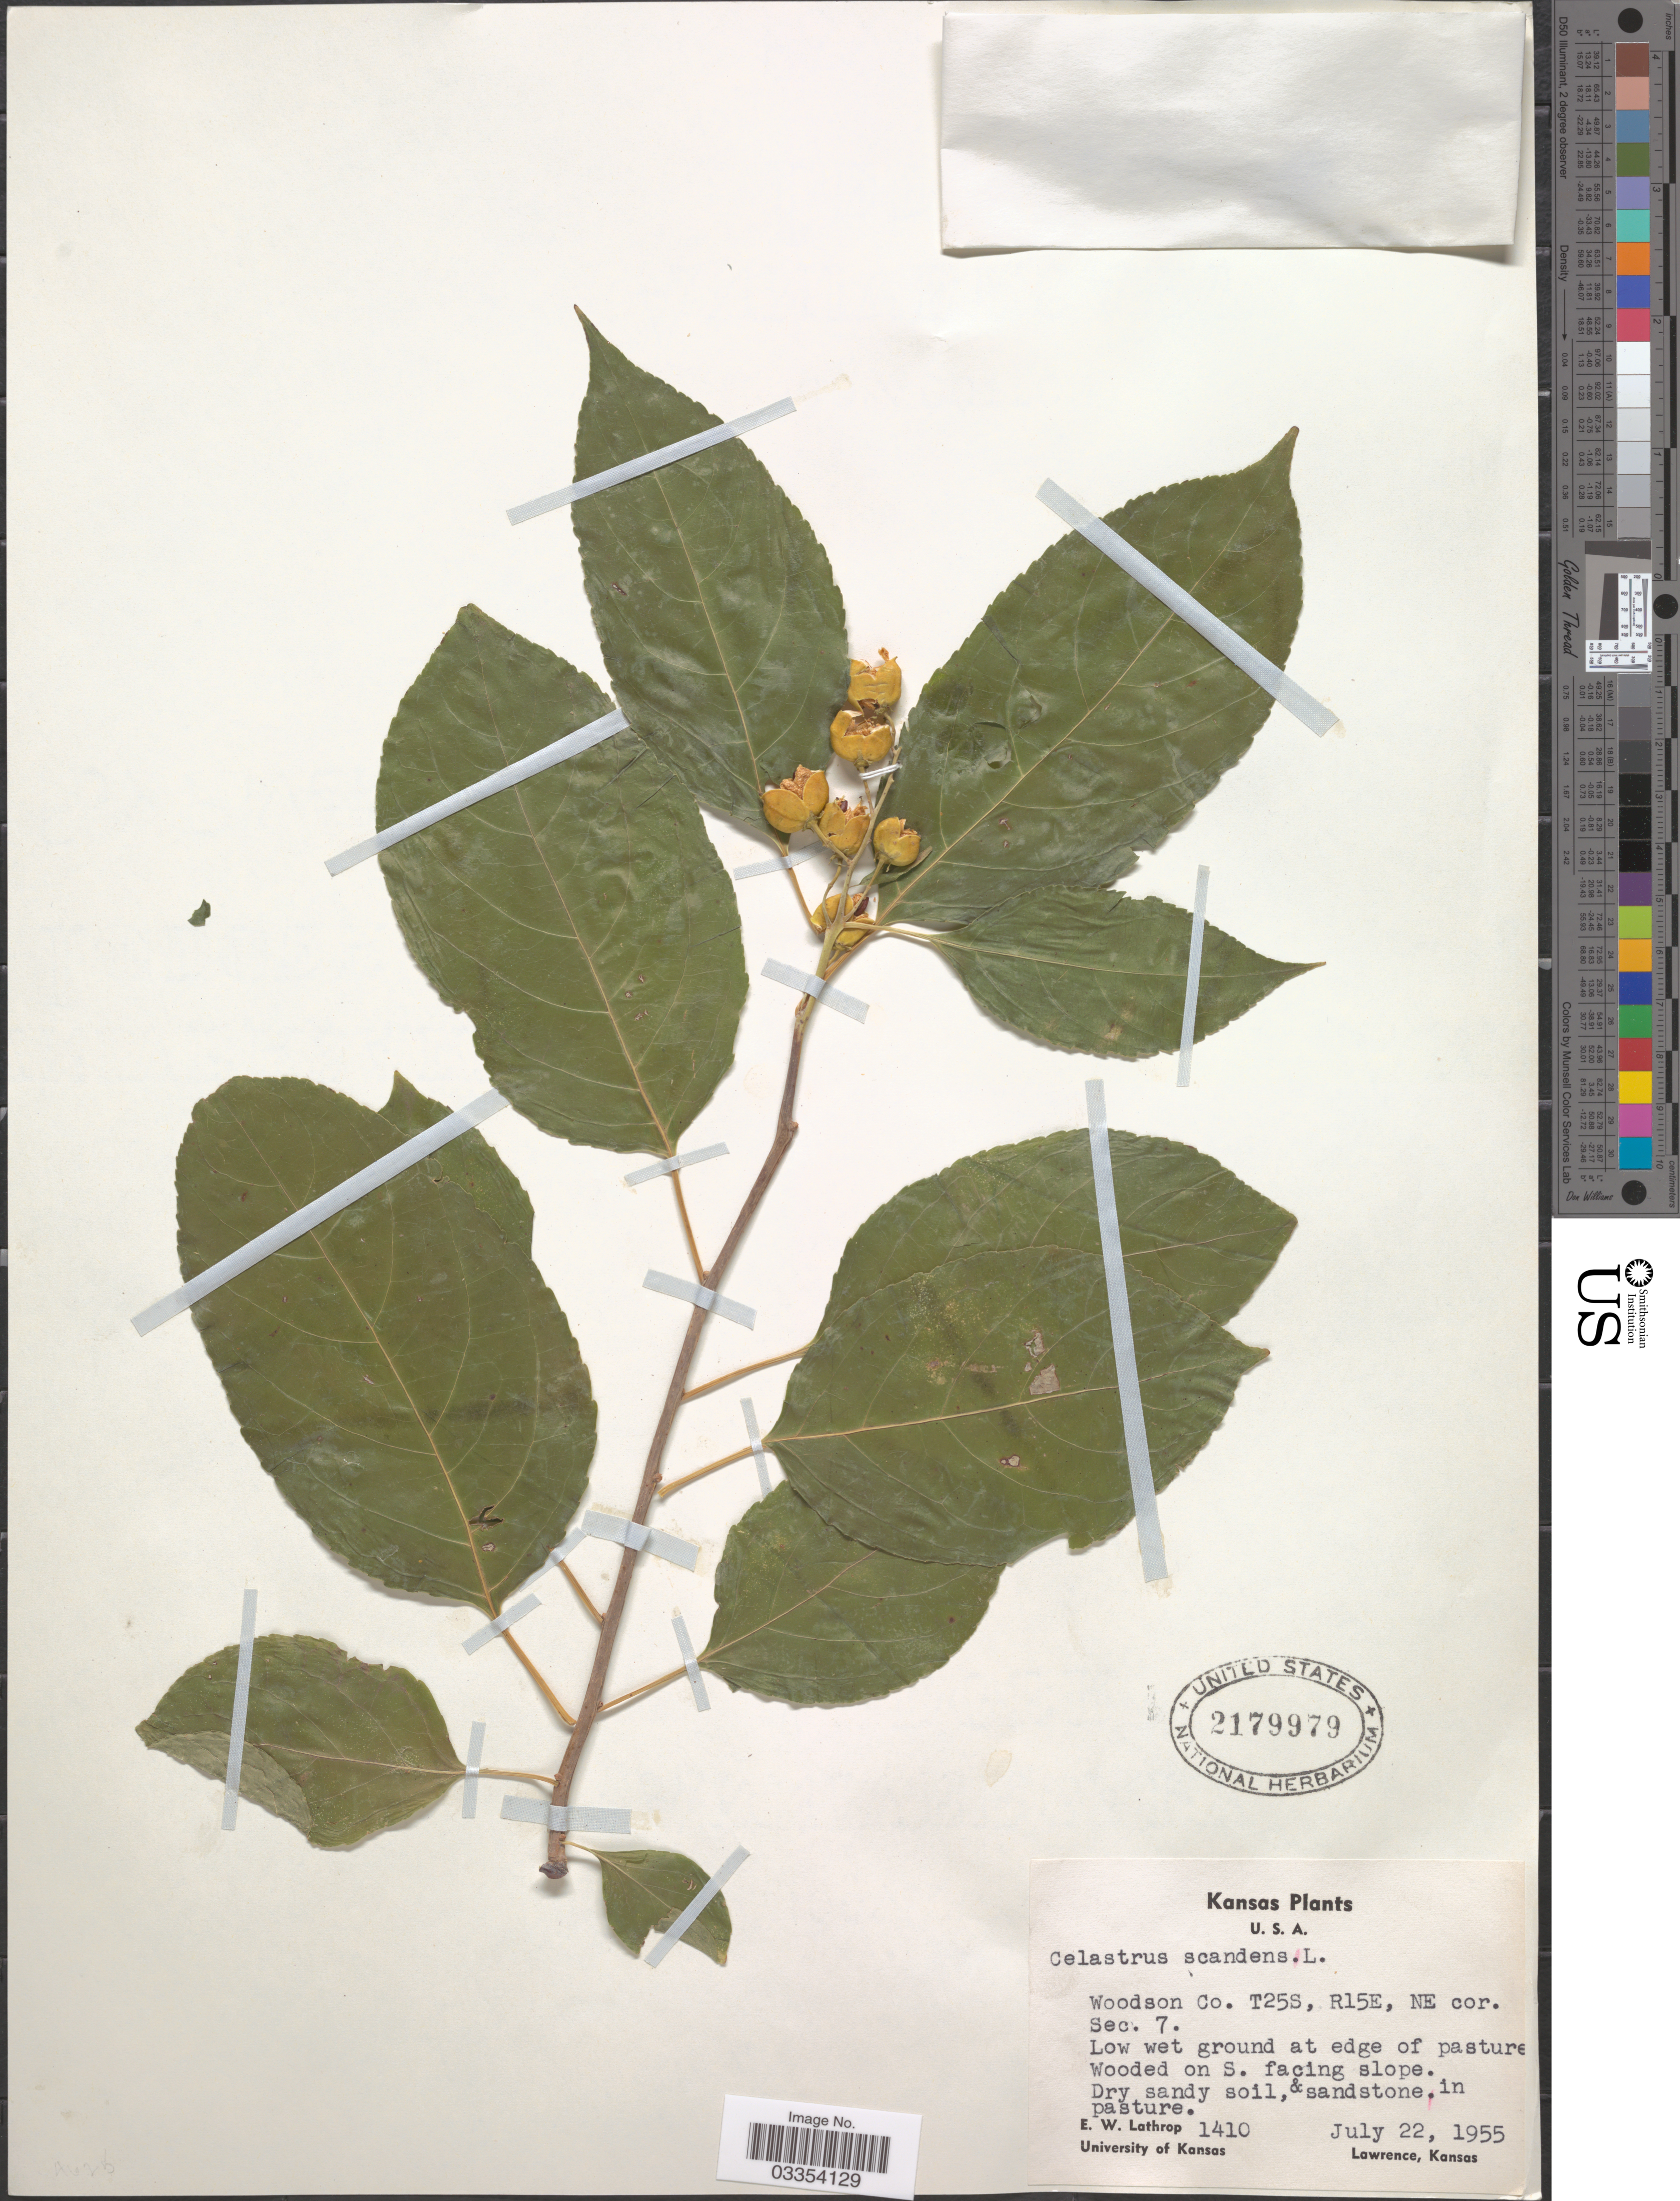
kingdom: Plantae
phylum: Tracheophyta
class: Magnoliopsida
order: Celastrales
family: Celastraceae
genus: Celastrus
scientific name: Celastrus scandens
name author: L.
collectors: E. W. Lathrop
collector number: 1410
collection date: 1955-07-22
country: United States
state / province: Kansas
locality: Low wet ground at edge of pasture Wooded on S. facing slope. Lawrence. [unsure placement]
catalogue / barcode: US 2179979